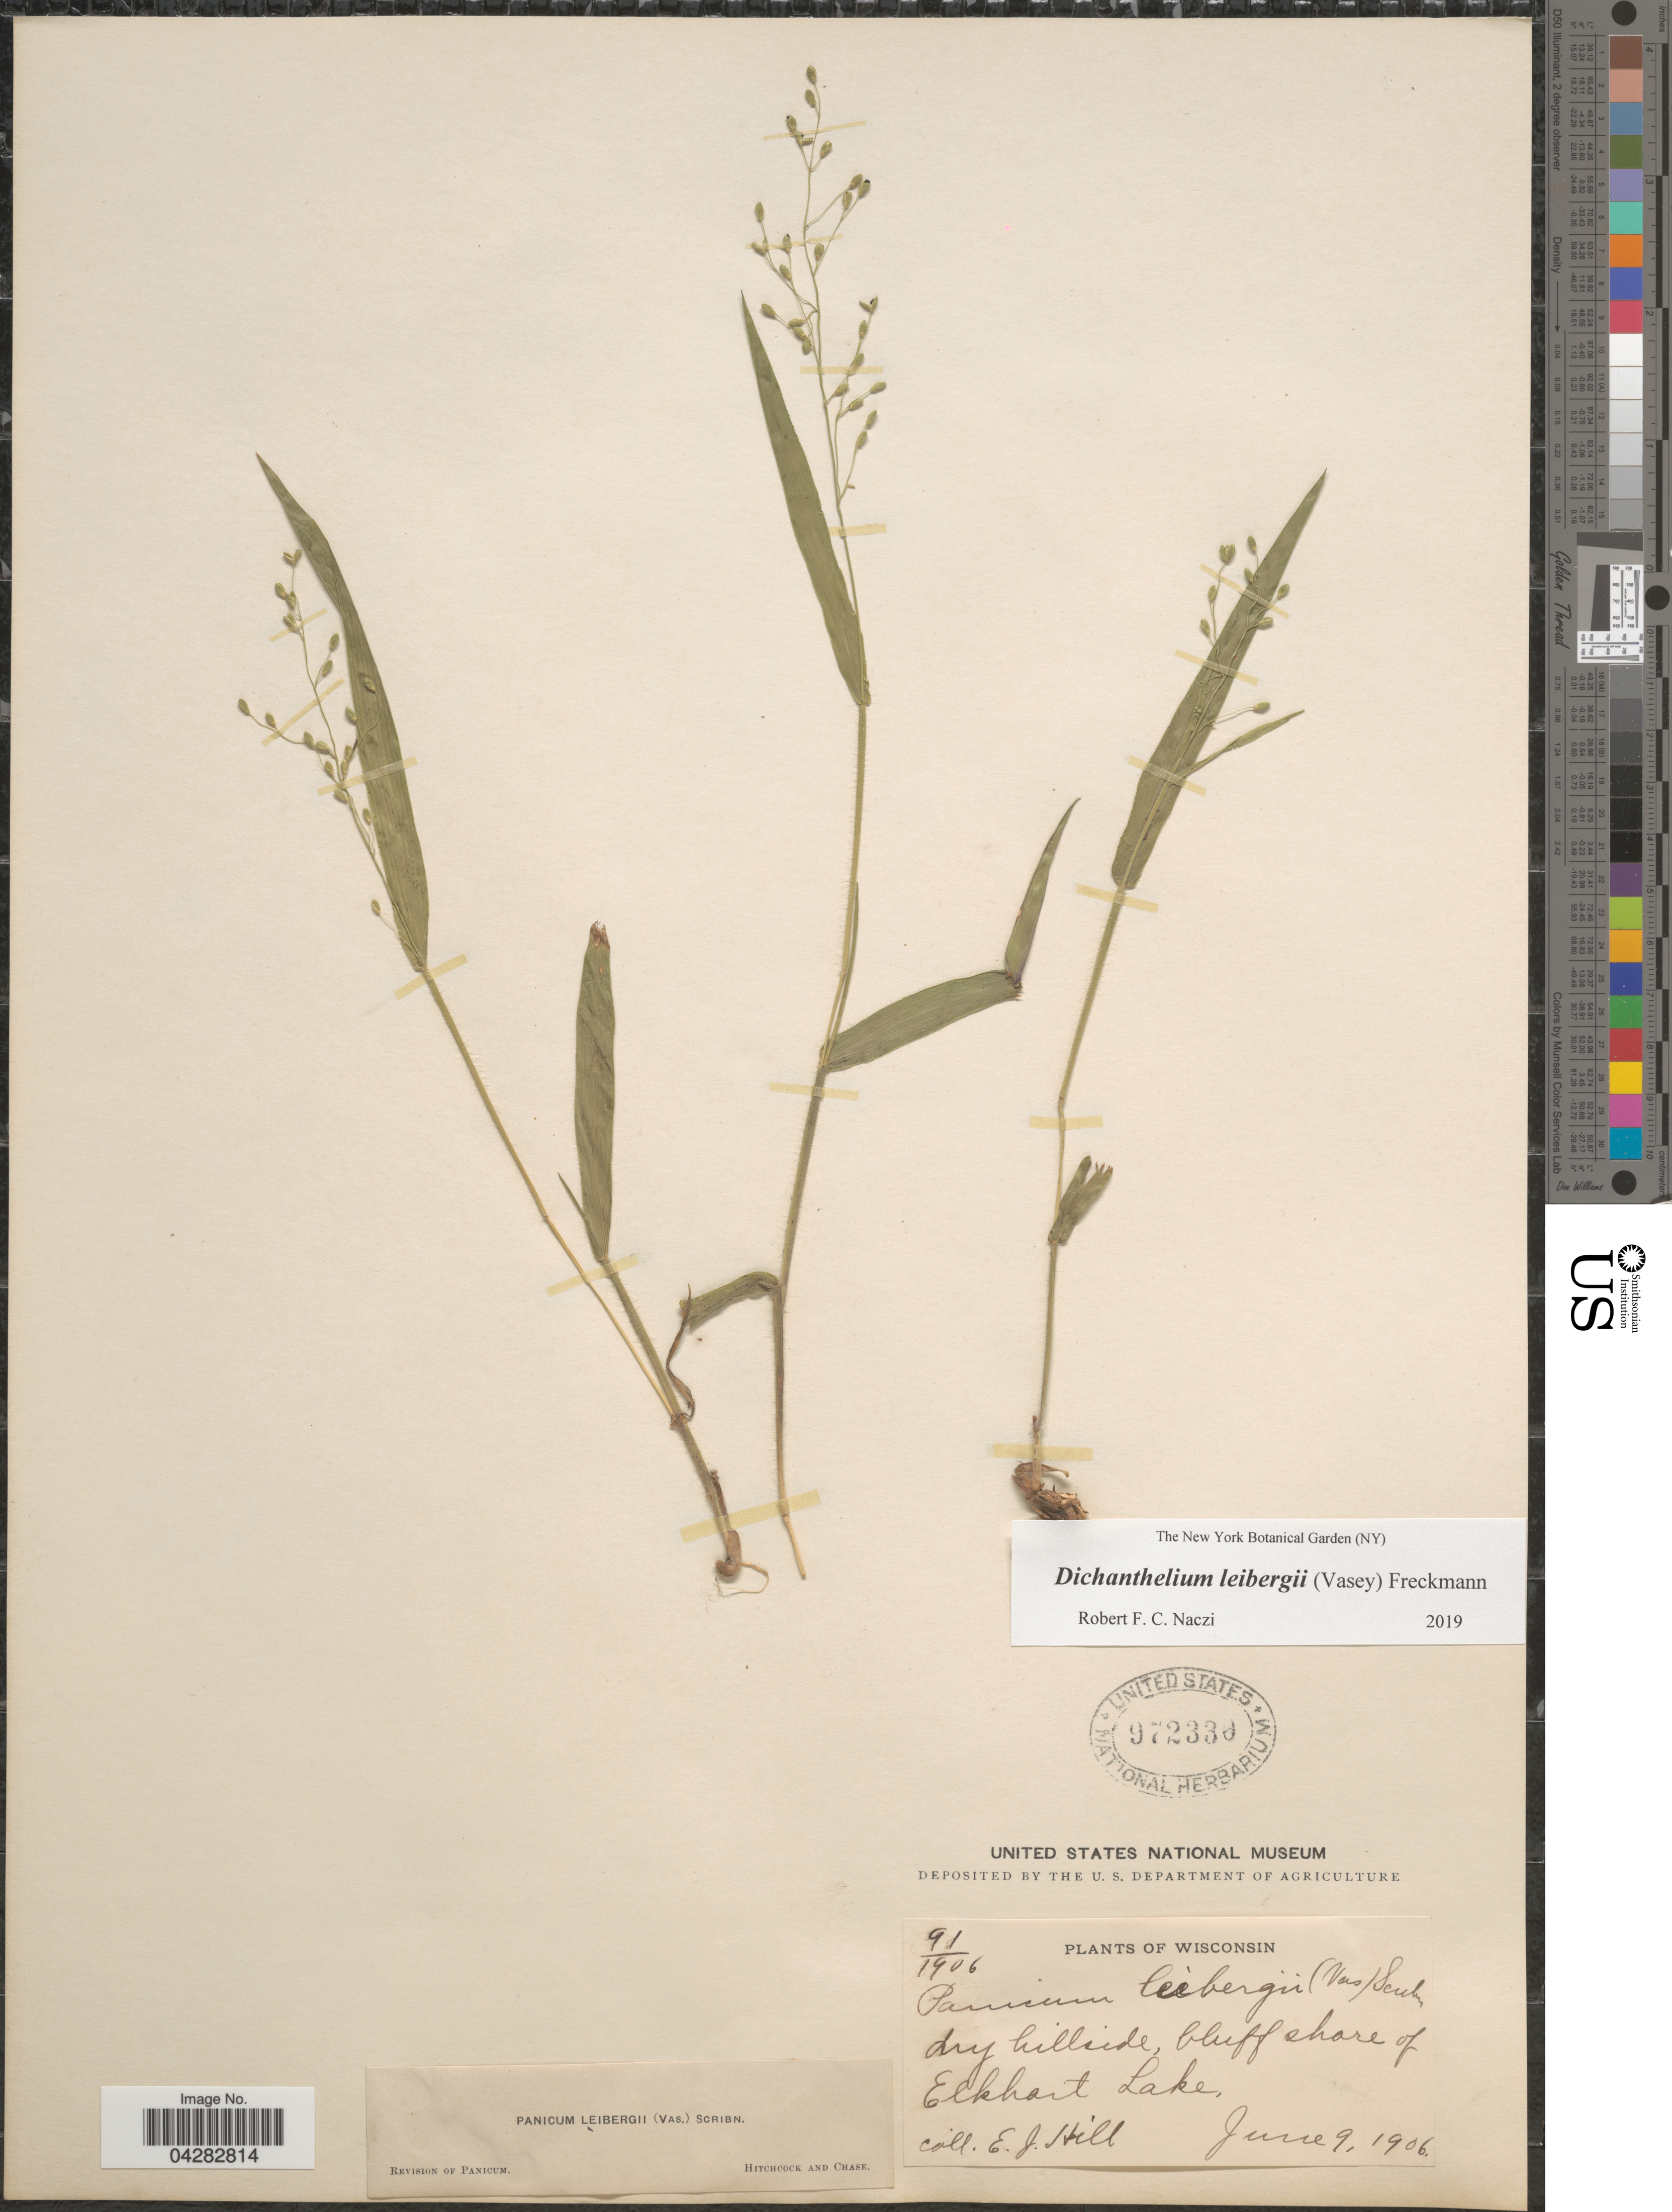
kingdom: Plantae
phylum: Tracheophyta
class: Liliopsida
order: Poales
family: Poaceae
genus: Dichanthelium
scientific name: Dichanthelium leibergii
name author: (Vasey) Gould & C.A. Clark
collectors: E. J. Hill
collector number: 91/1906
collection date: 1906-06-09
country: United States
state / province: Wisconsin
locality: Dry hillside, bluff shore of Elkhart Lake.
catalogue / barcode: US 972330